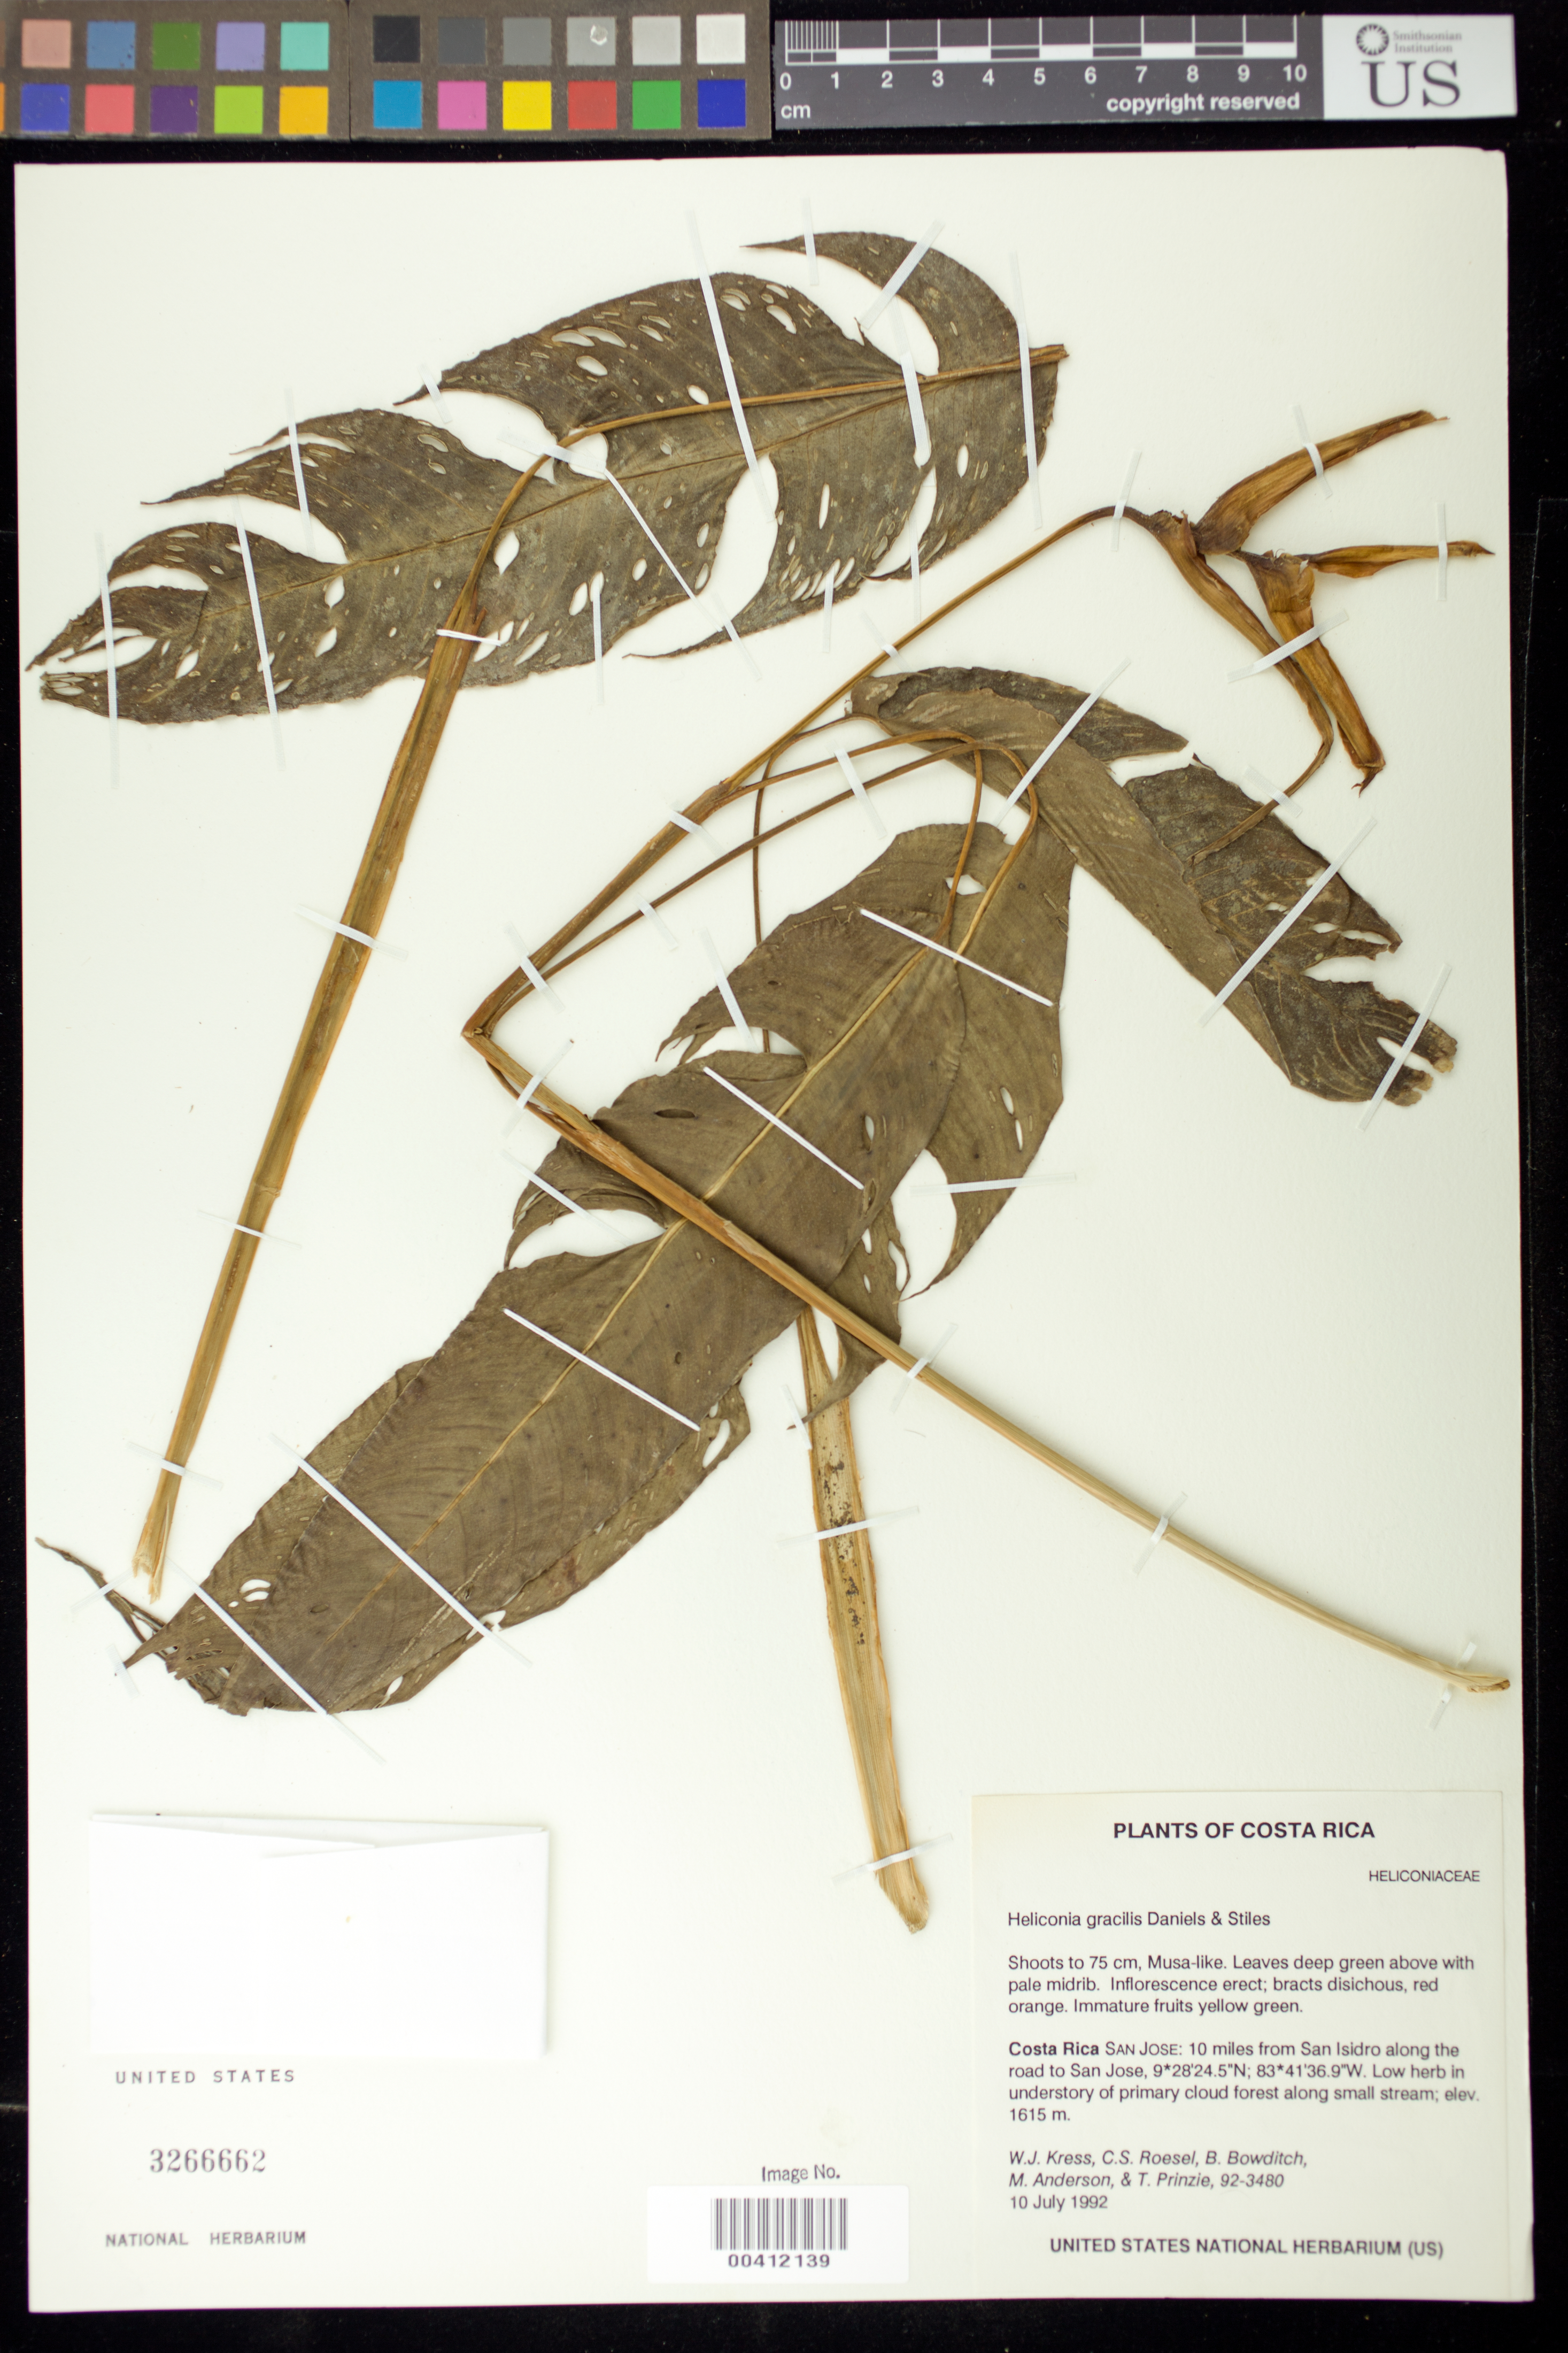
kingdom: Plantae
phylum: Tracheophyta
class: Liliopsida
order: Zingiberales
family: Heliconiaceae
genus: Heliconia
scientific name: Heliconia gracilis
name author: G.S. Daniels & F.G. Stiles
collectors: W. J. Kress, C. S. Roesel, B. Bowditch, M. Anderson & T. Prinzie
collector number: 92-3480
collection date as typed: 10 Jul 1992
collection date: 1992-07-10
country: Costa Rica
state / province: San José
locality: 10 mi from san isidro along the rd to san jose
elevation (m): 1615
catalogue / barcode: US 3266662